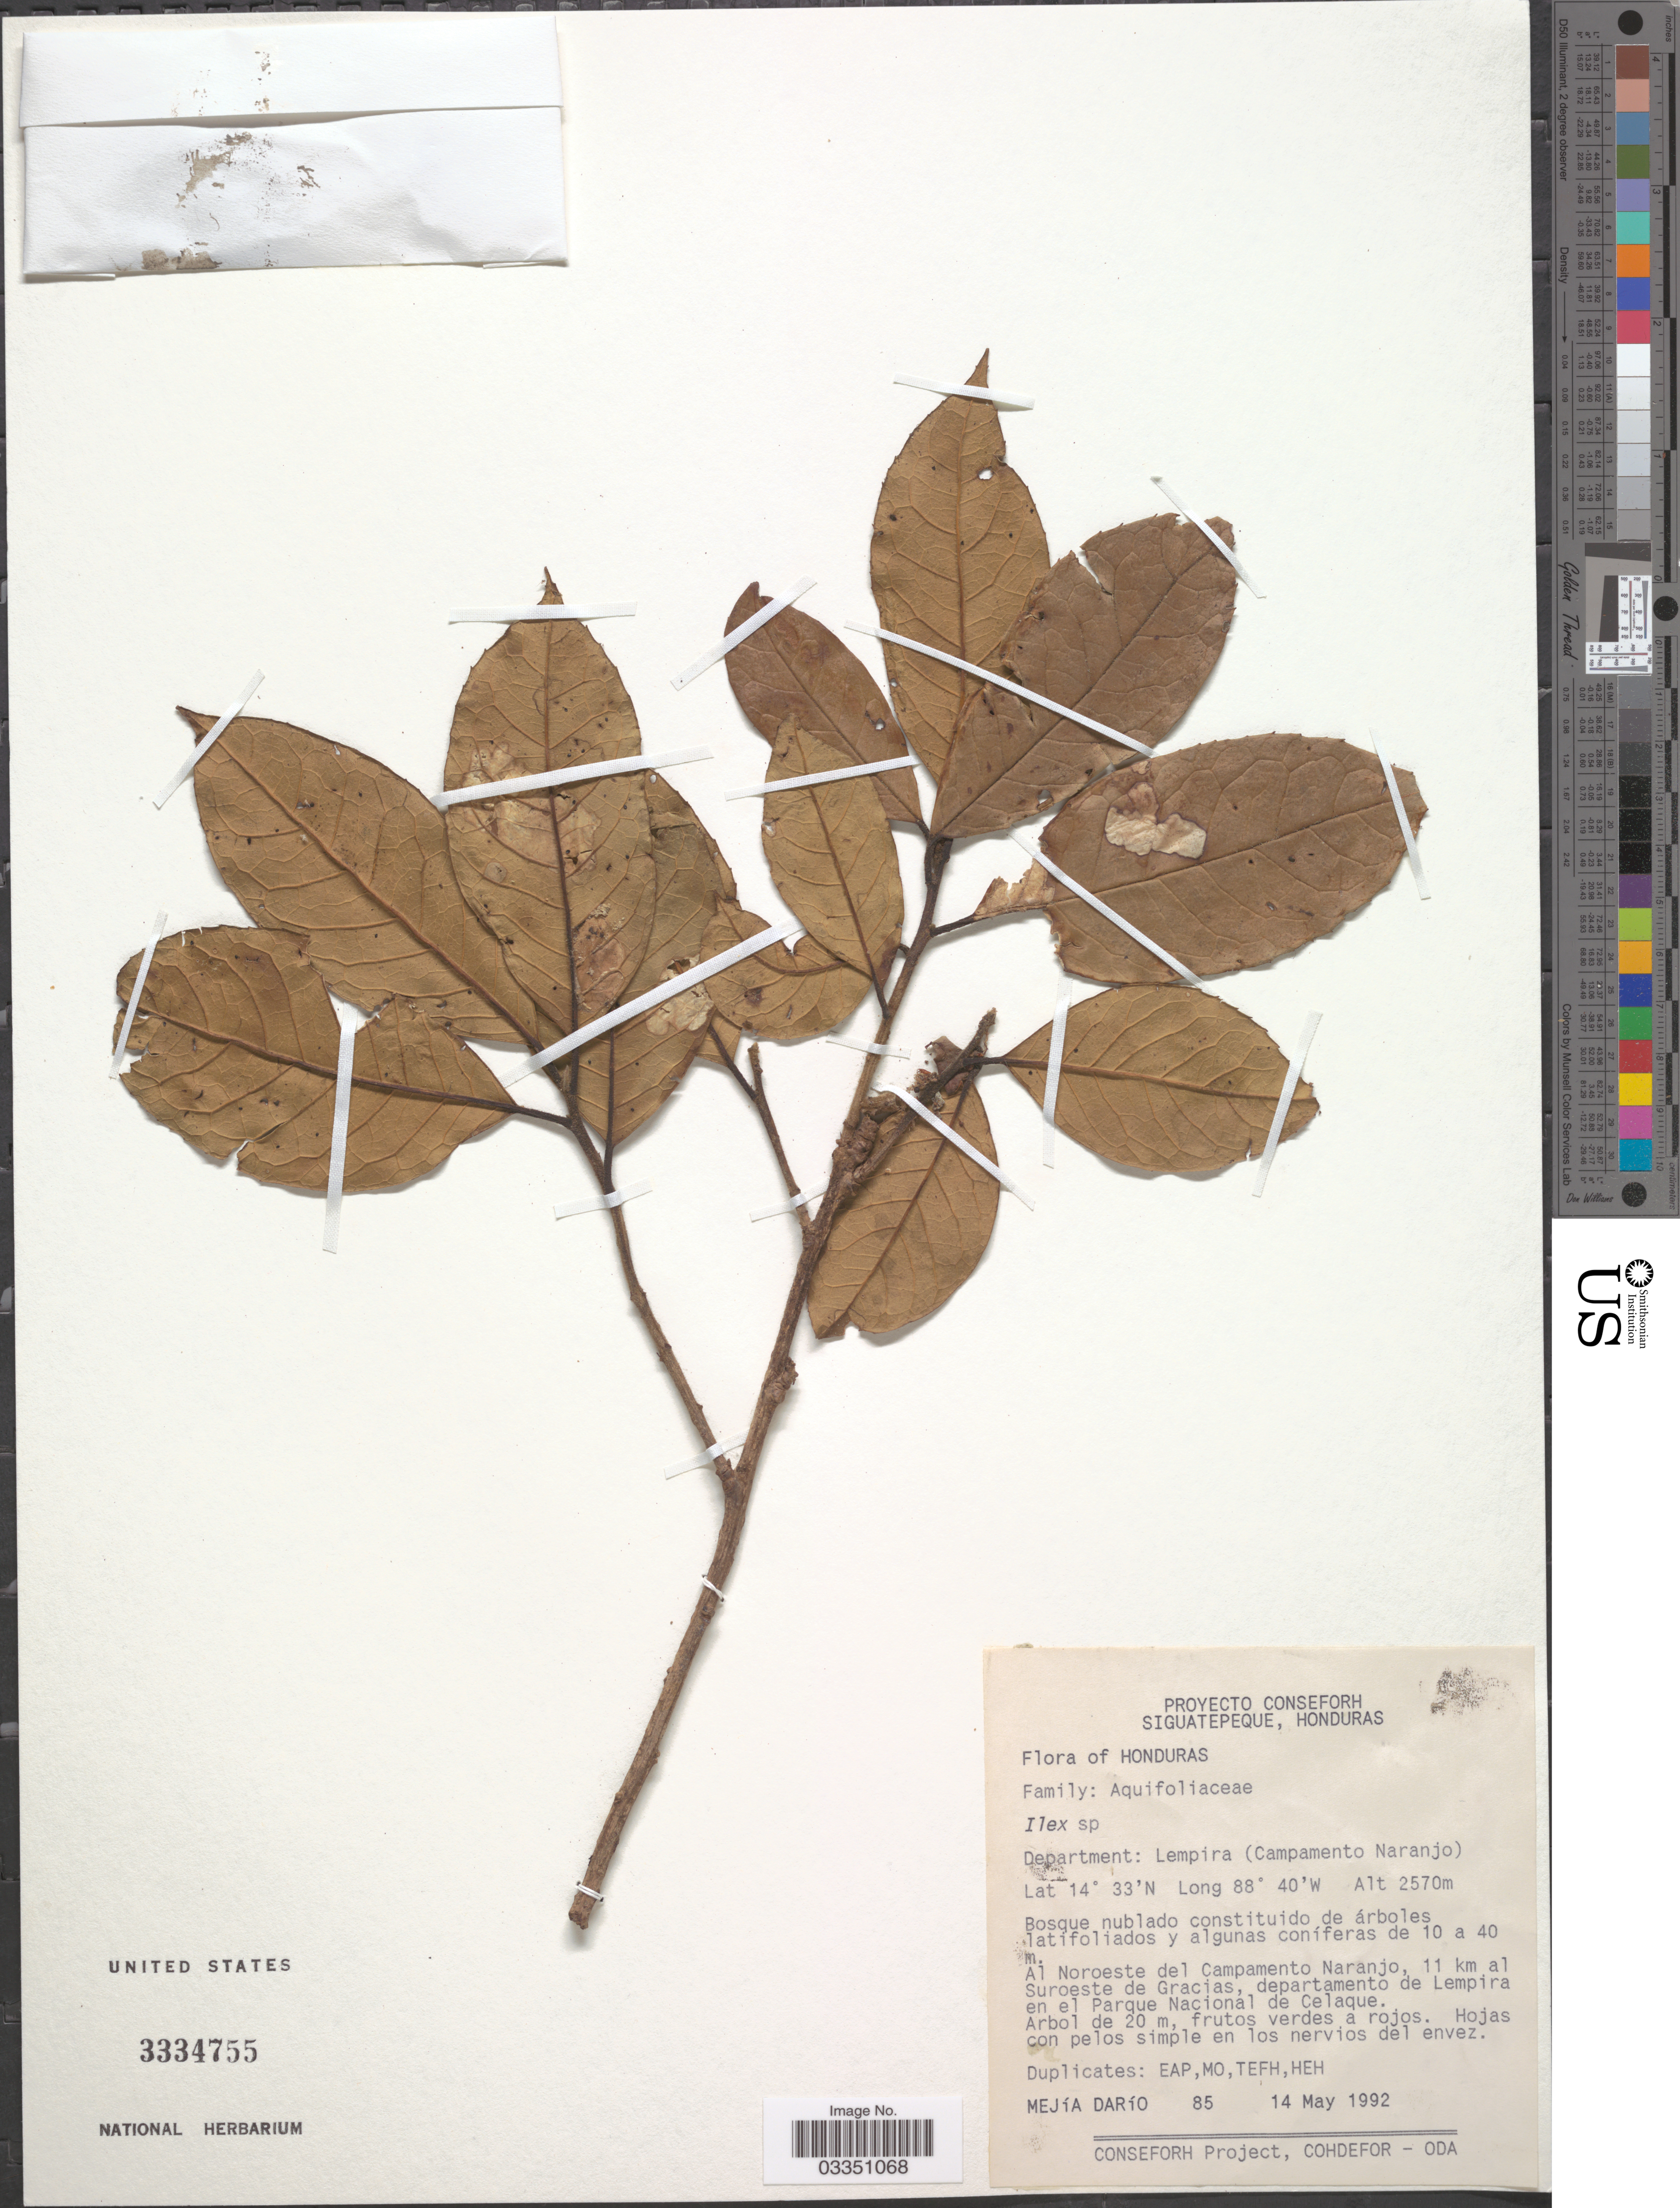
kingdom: Plantae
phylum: Tracheophyta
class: Magnoliopsida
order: Aquifoliales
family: Aquifoliaceae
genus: Ilex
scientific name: Ilex sp.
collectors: M. Dário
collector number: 85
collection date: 1992-05-14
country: Honduras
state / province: Lempira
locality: Department: Lempira (Campamento Naranjo). Al Noroeste del Campamento Naranjo, 11 km al Suroeste de Gracias, departamento de Lempira en el Parque Nacional de Celaque.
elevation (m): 2570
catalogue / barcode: US 3334755